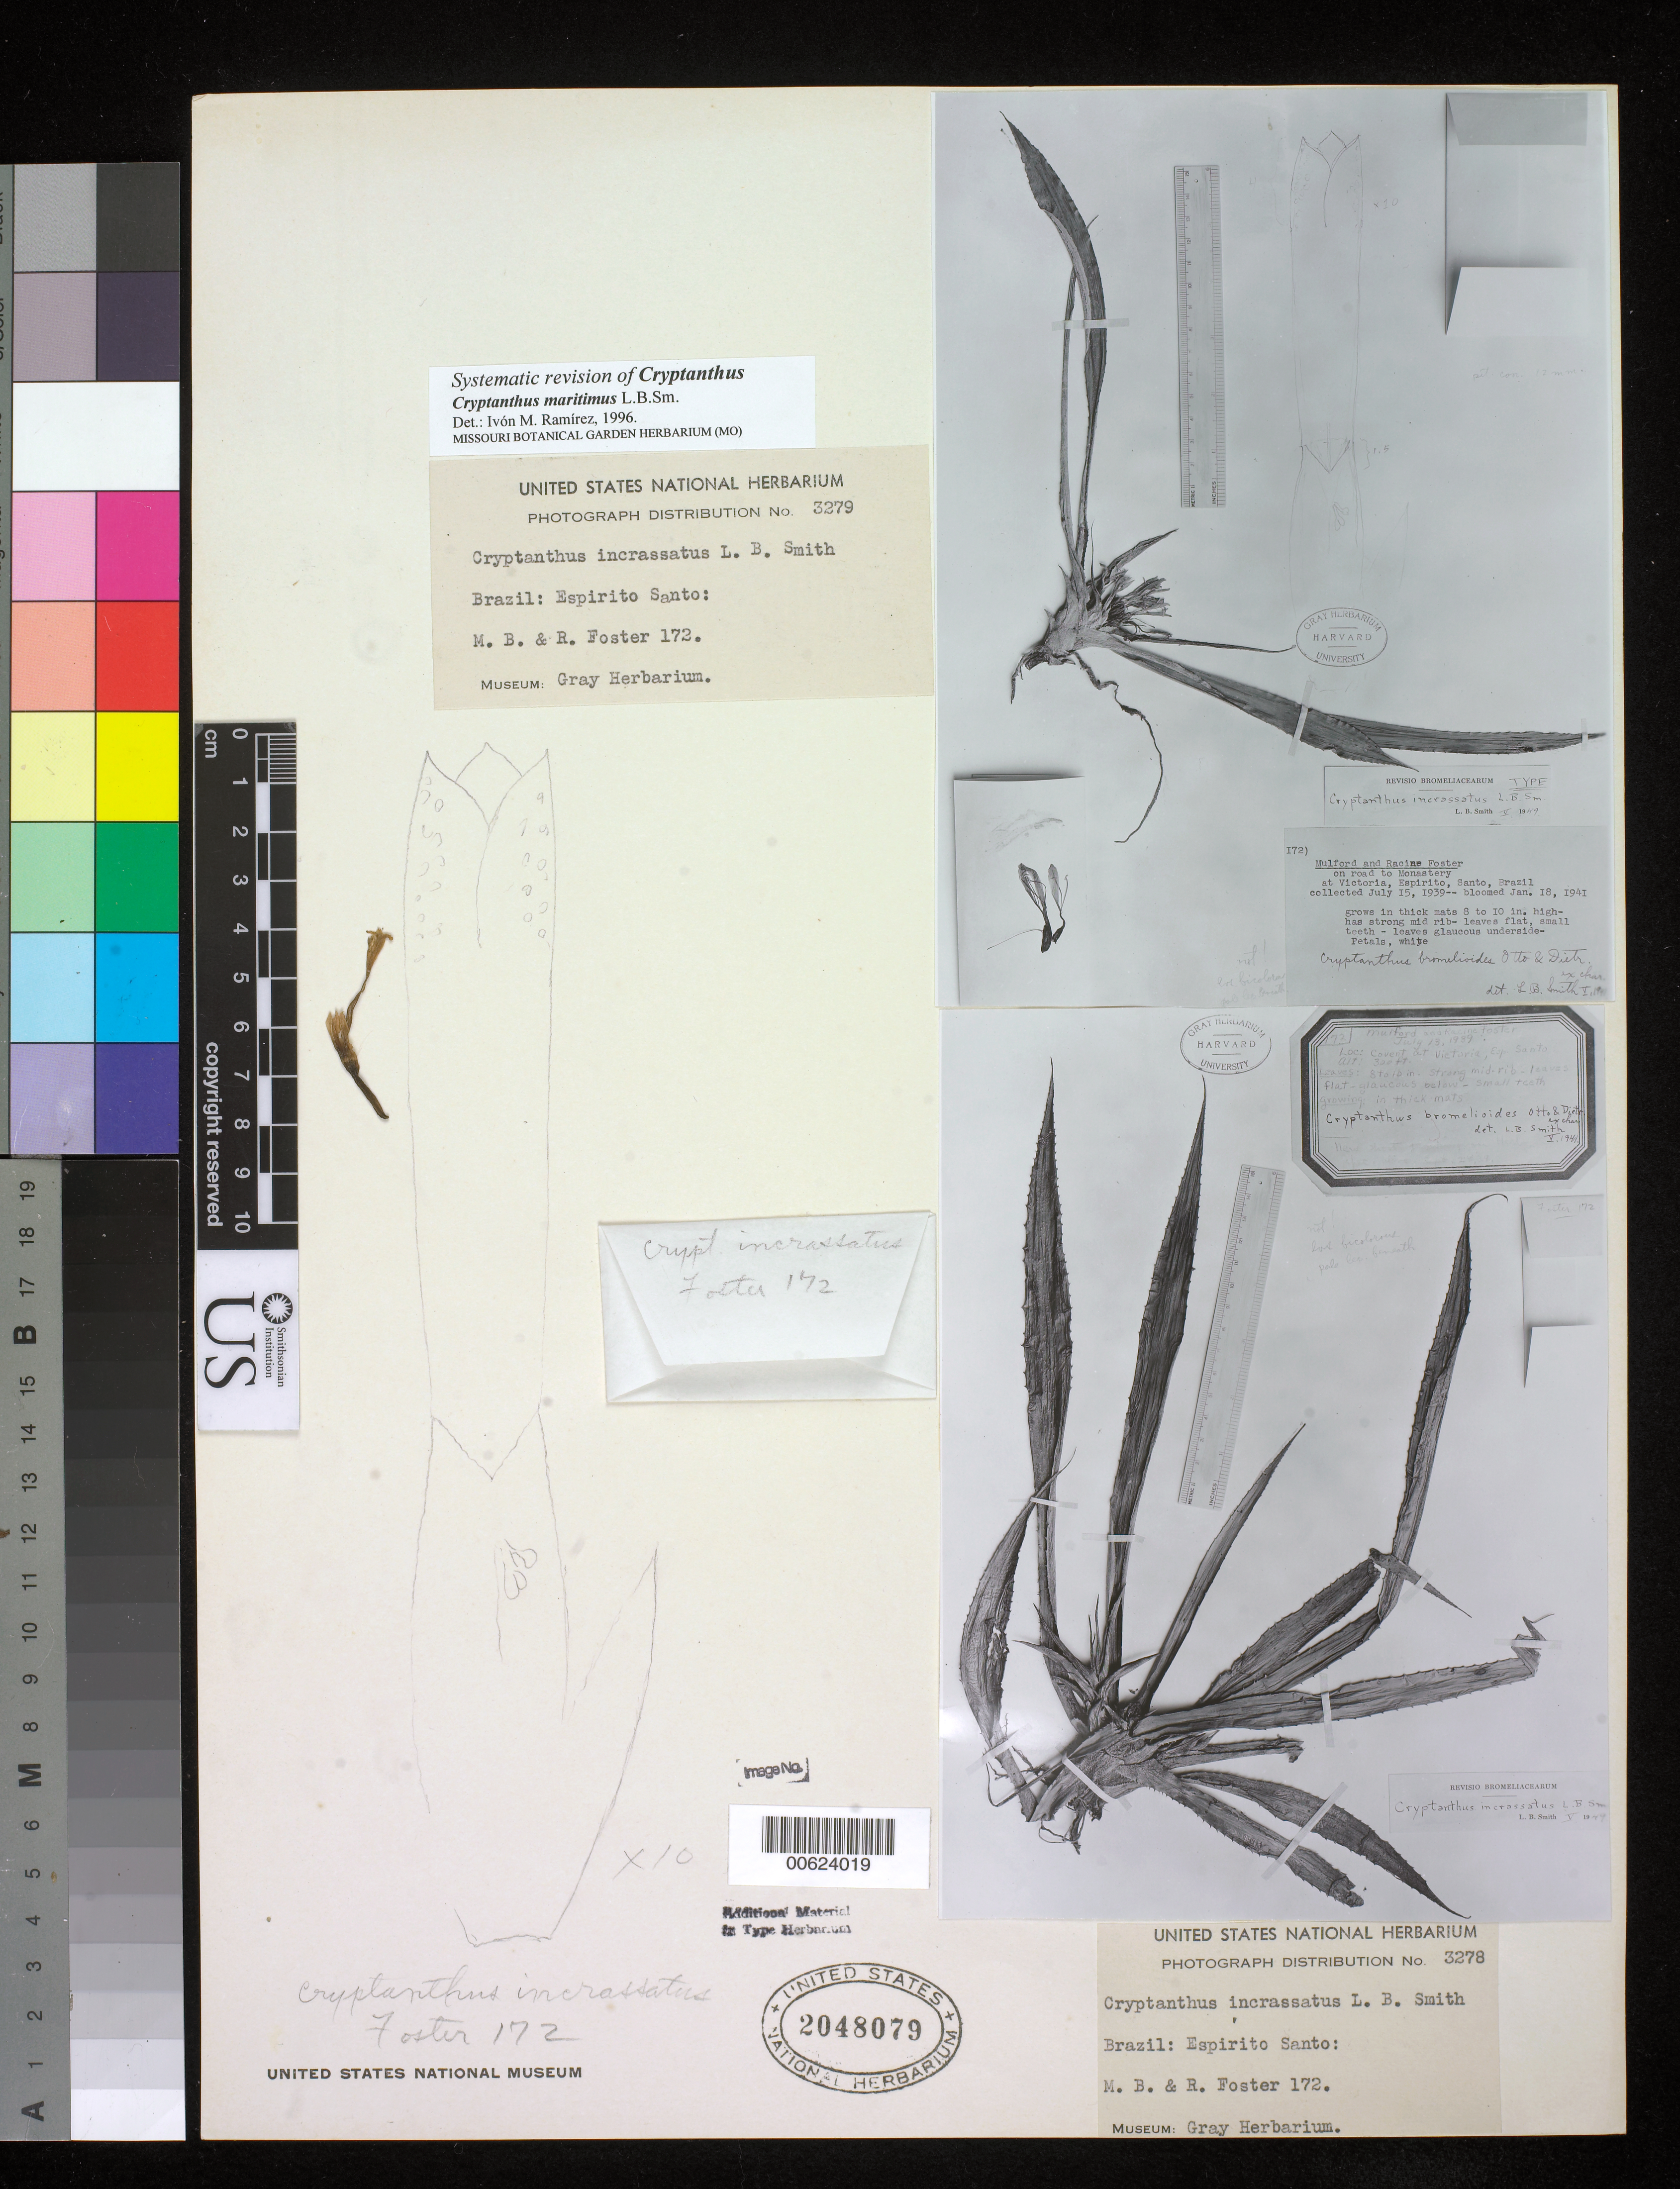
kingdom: Plantae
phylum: Tracheophyta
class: Liliopsida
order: Poales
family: Bromeliaceae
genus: Cryptanthus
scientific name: Cryptanthus incrassatus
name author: L.B. Sm.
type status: Type Fragment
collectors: M. B. Foster & R. C. Foster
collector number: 172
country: Brazil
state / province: Espírito Santo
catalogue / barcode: US 2048079